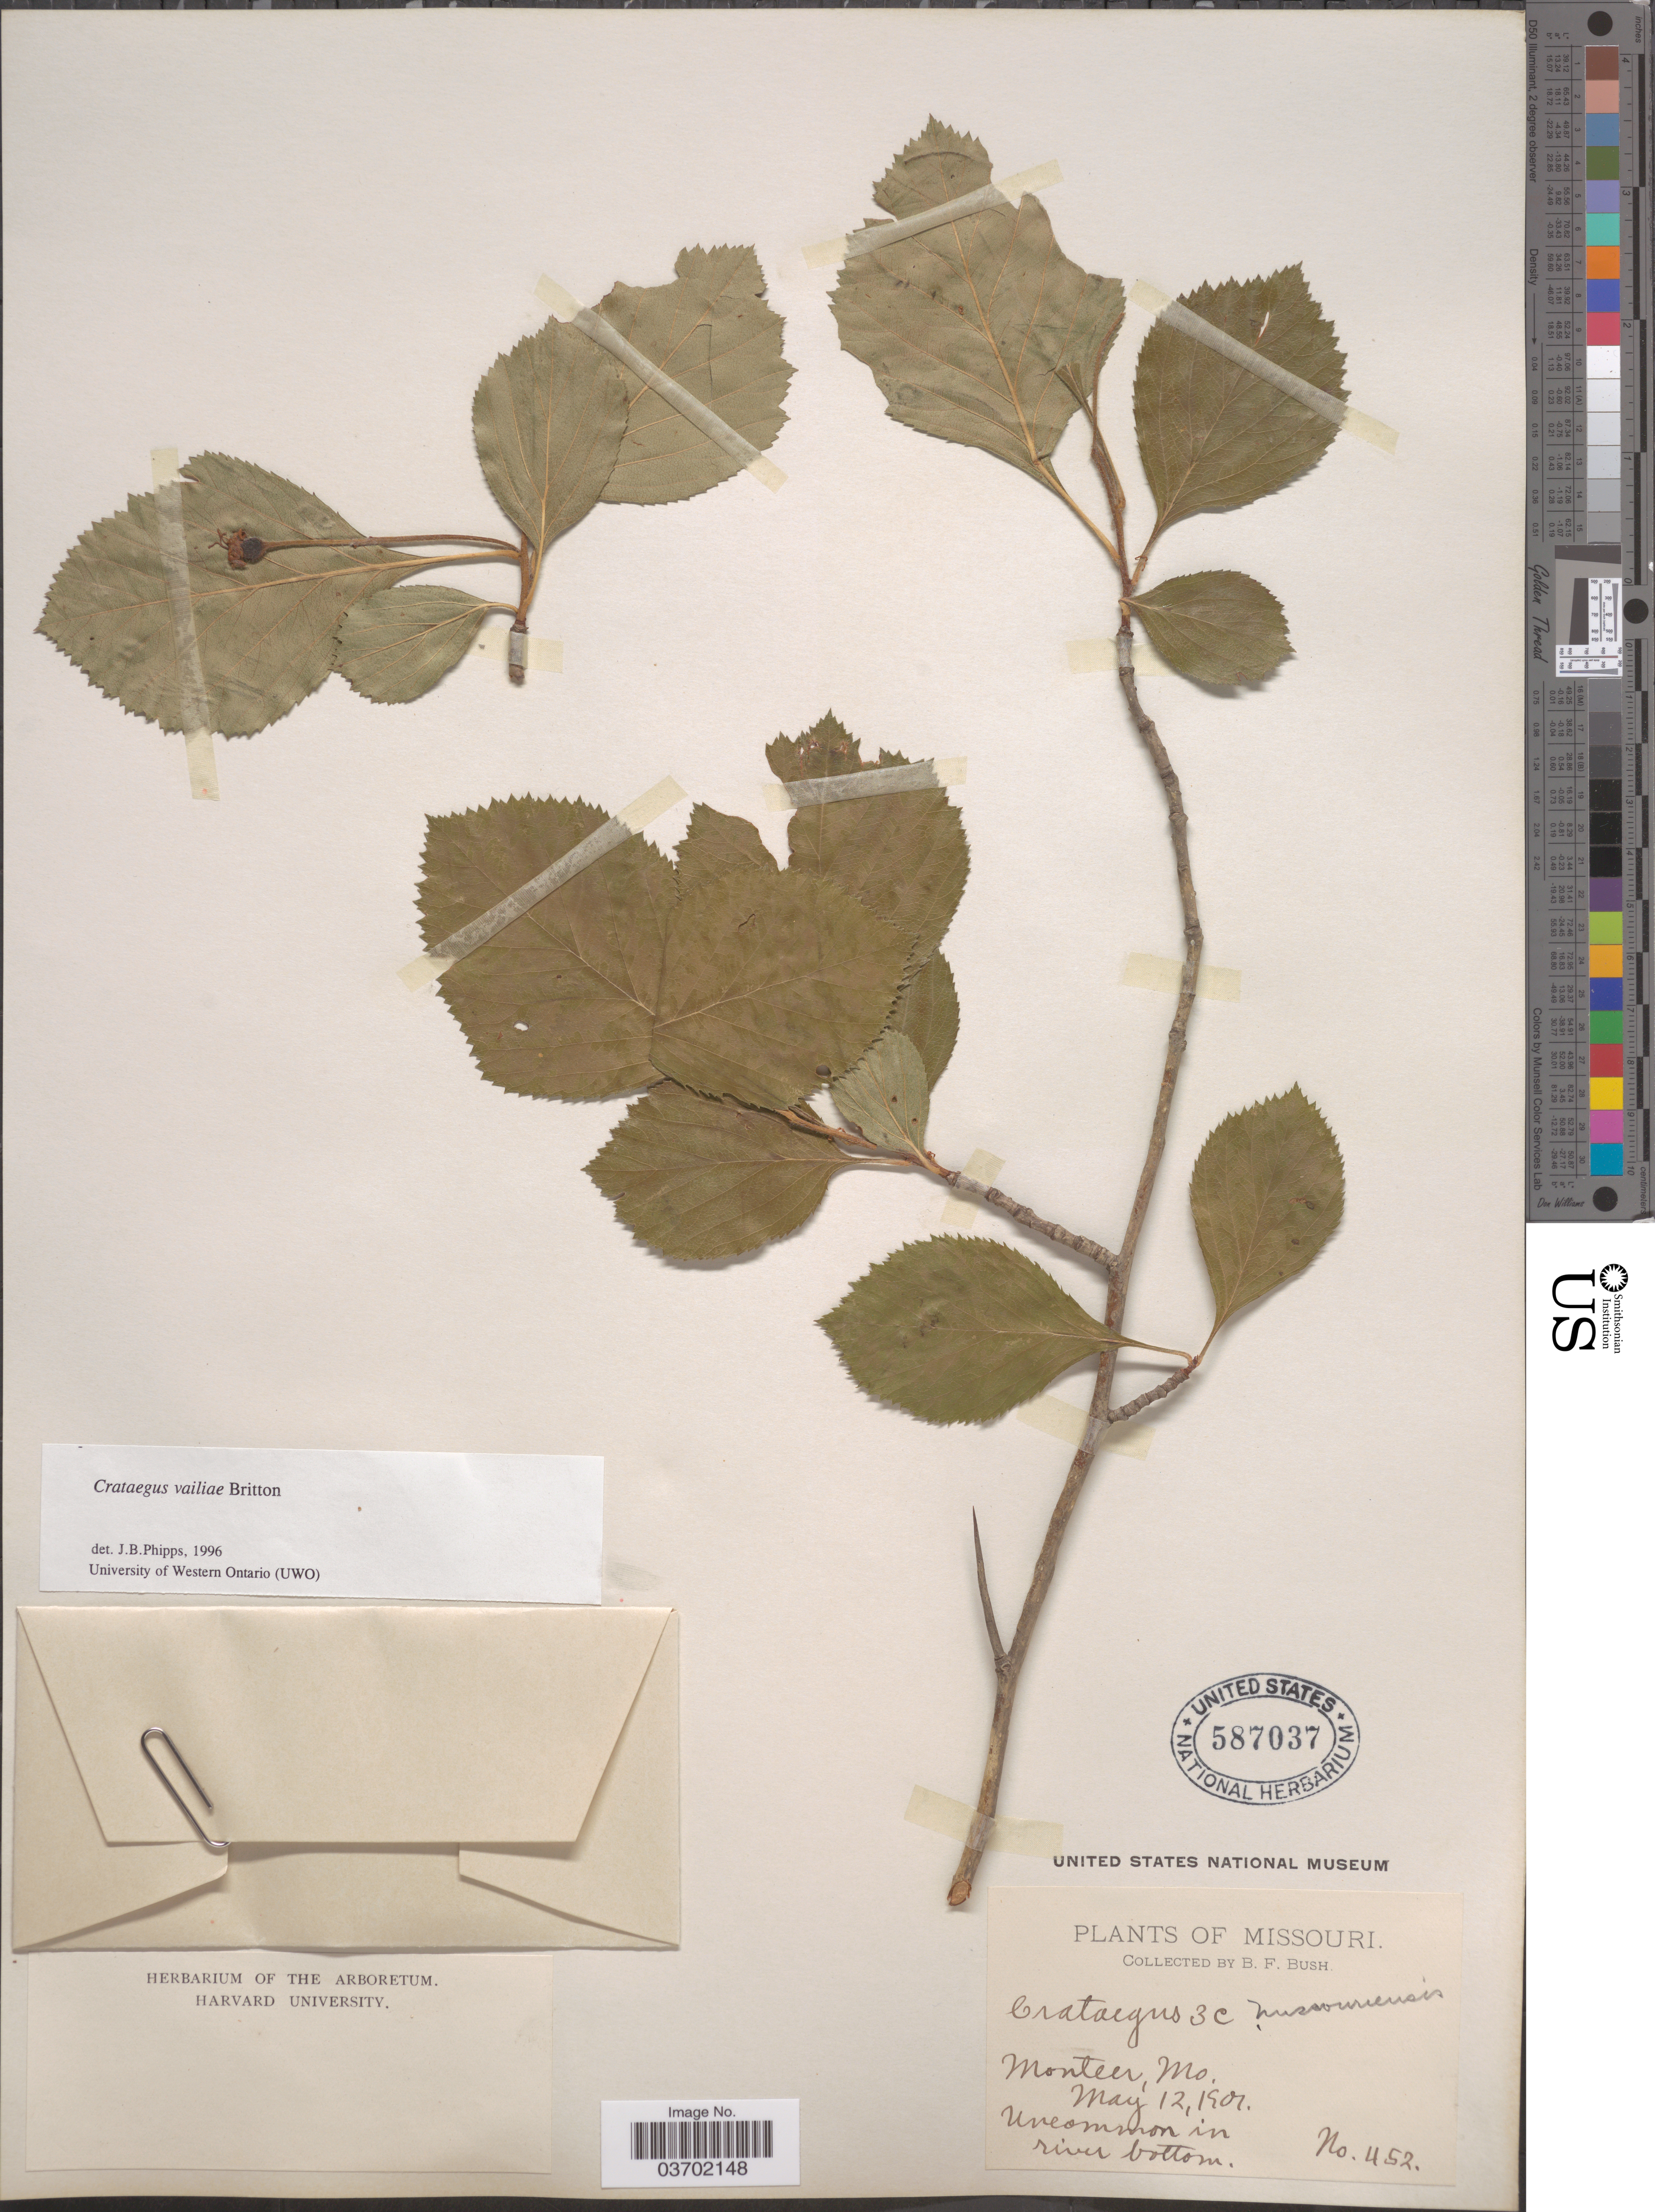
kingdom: Plantae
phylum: Tracheophyta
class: Magnoliopsida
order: Rosales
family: Rosaceae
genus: Crataegus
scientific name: Crataegus x vailiae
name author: Britton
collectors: B. F. Bush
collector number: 452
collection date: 1901-05-12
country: United States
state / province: Missouri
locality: Monteer.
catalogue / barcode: US 587037